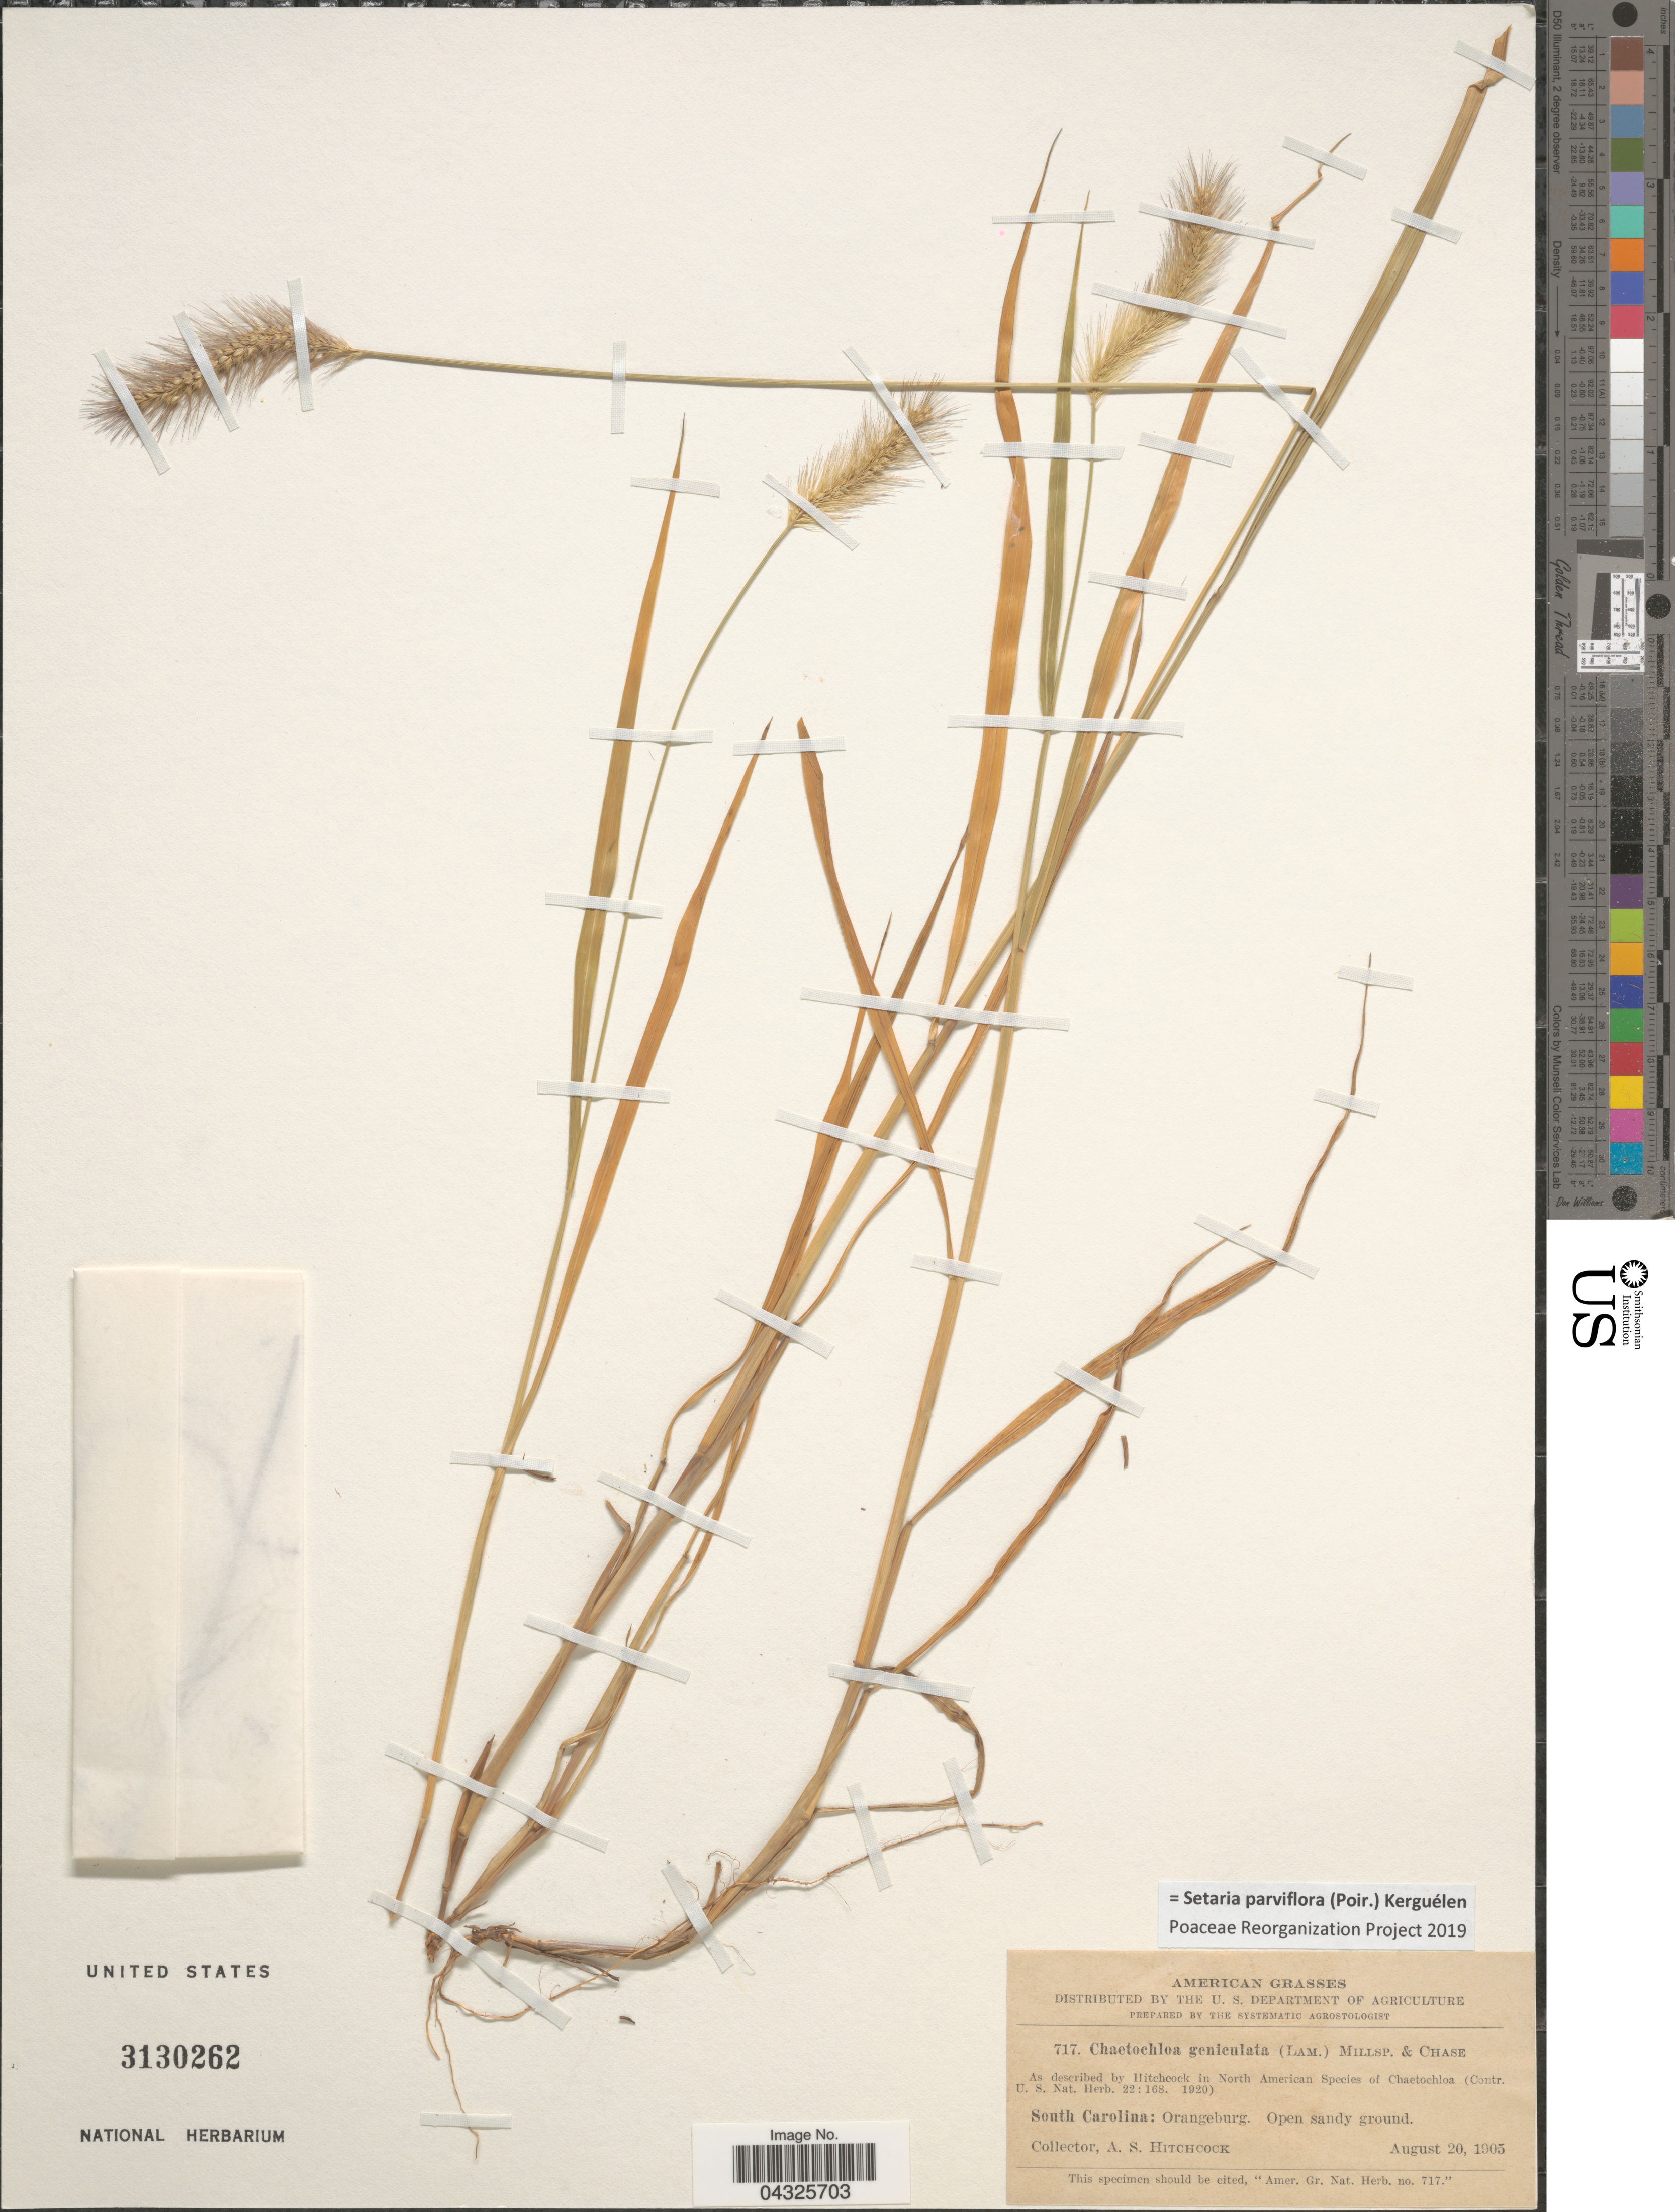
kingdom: Plantae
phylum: Tracheophyta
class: Liliopsida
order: Poales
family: Poaceae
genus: Setaria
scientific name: Setaria parviflora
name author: (Poir.) Kerguélen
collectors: A. S. Hitchcock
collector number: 717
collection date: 1905-08-20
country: United States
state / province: South Carolina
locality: Orangeburg.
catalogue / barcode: US 3130262